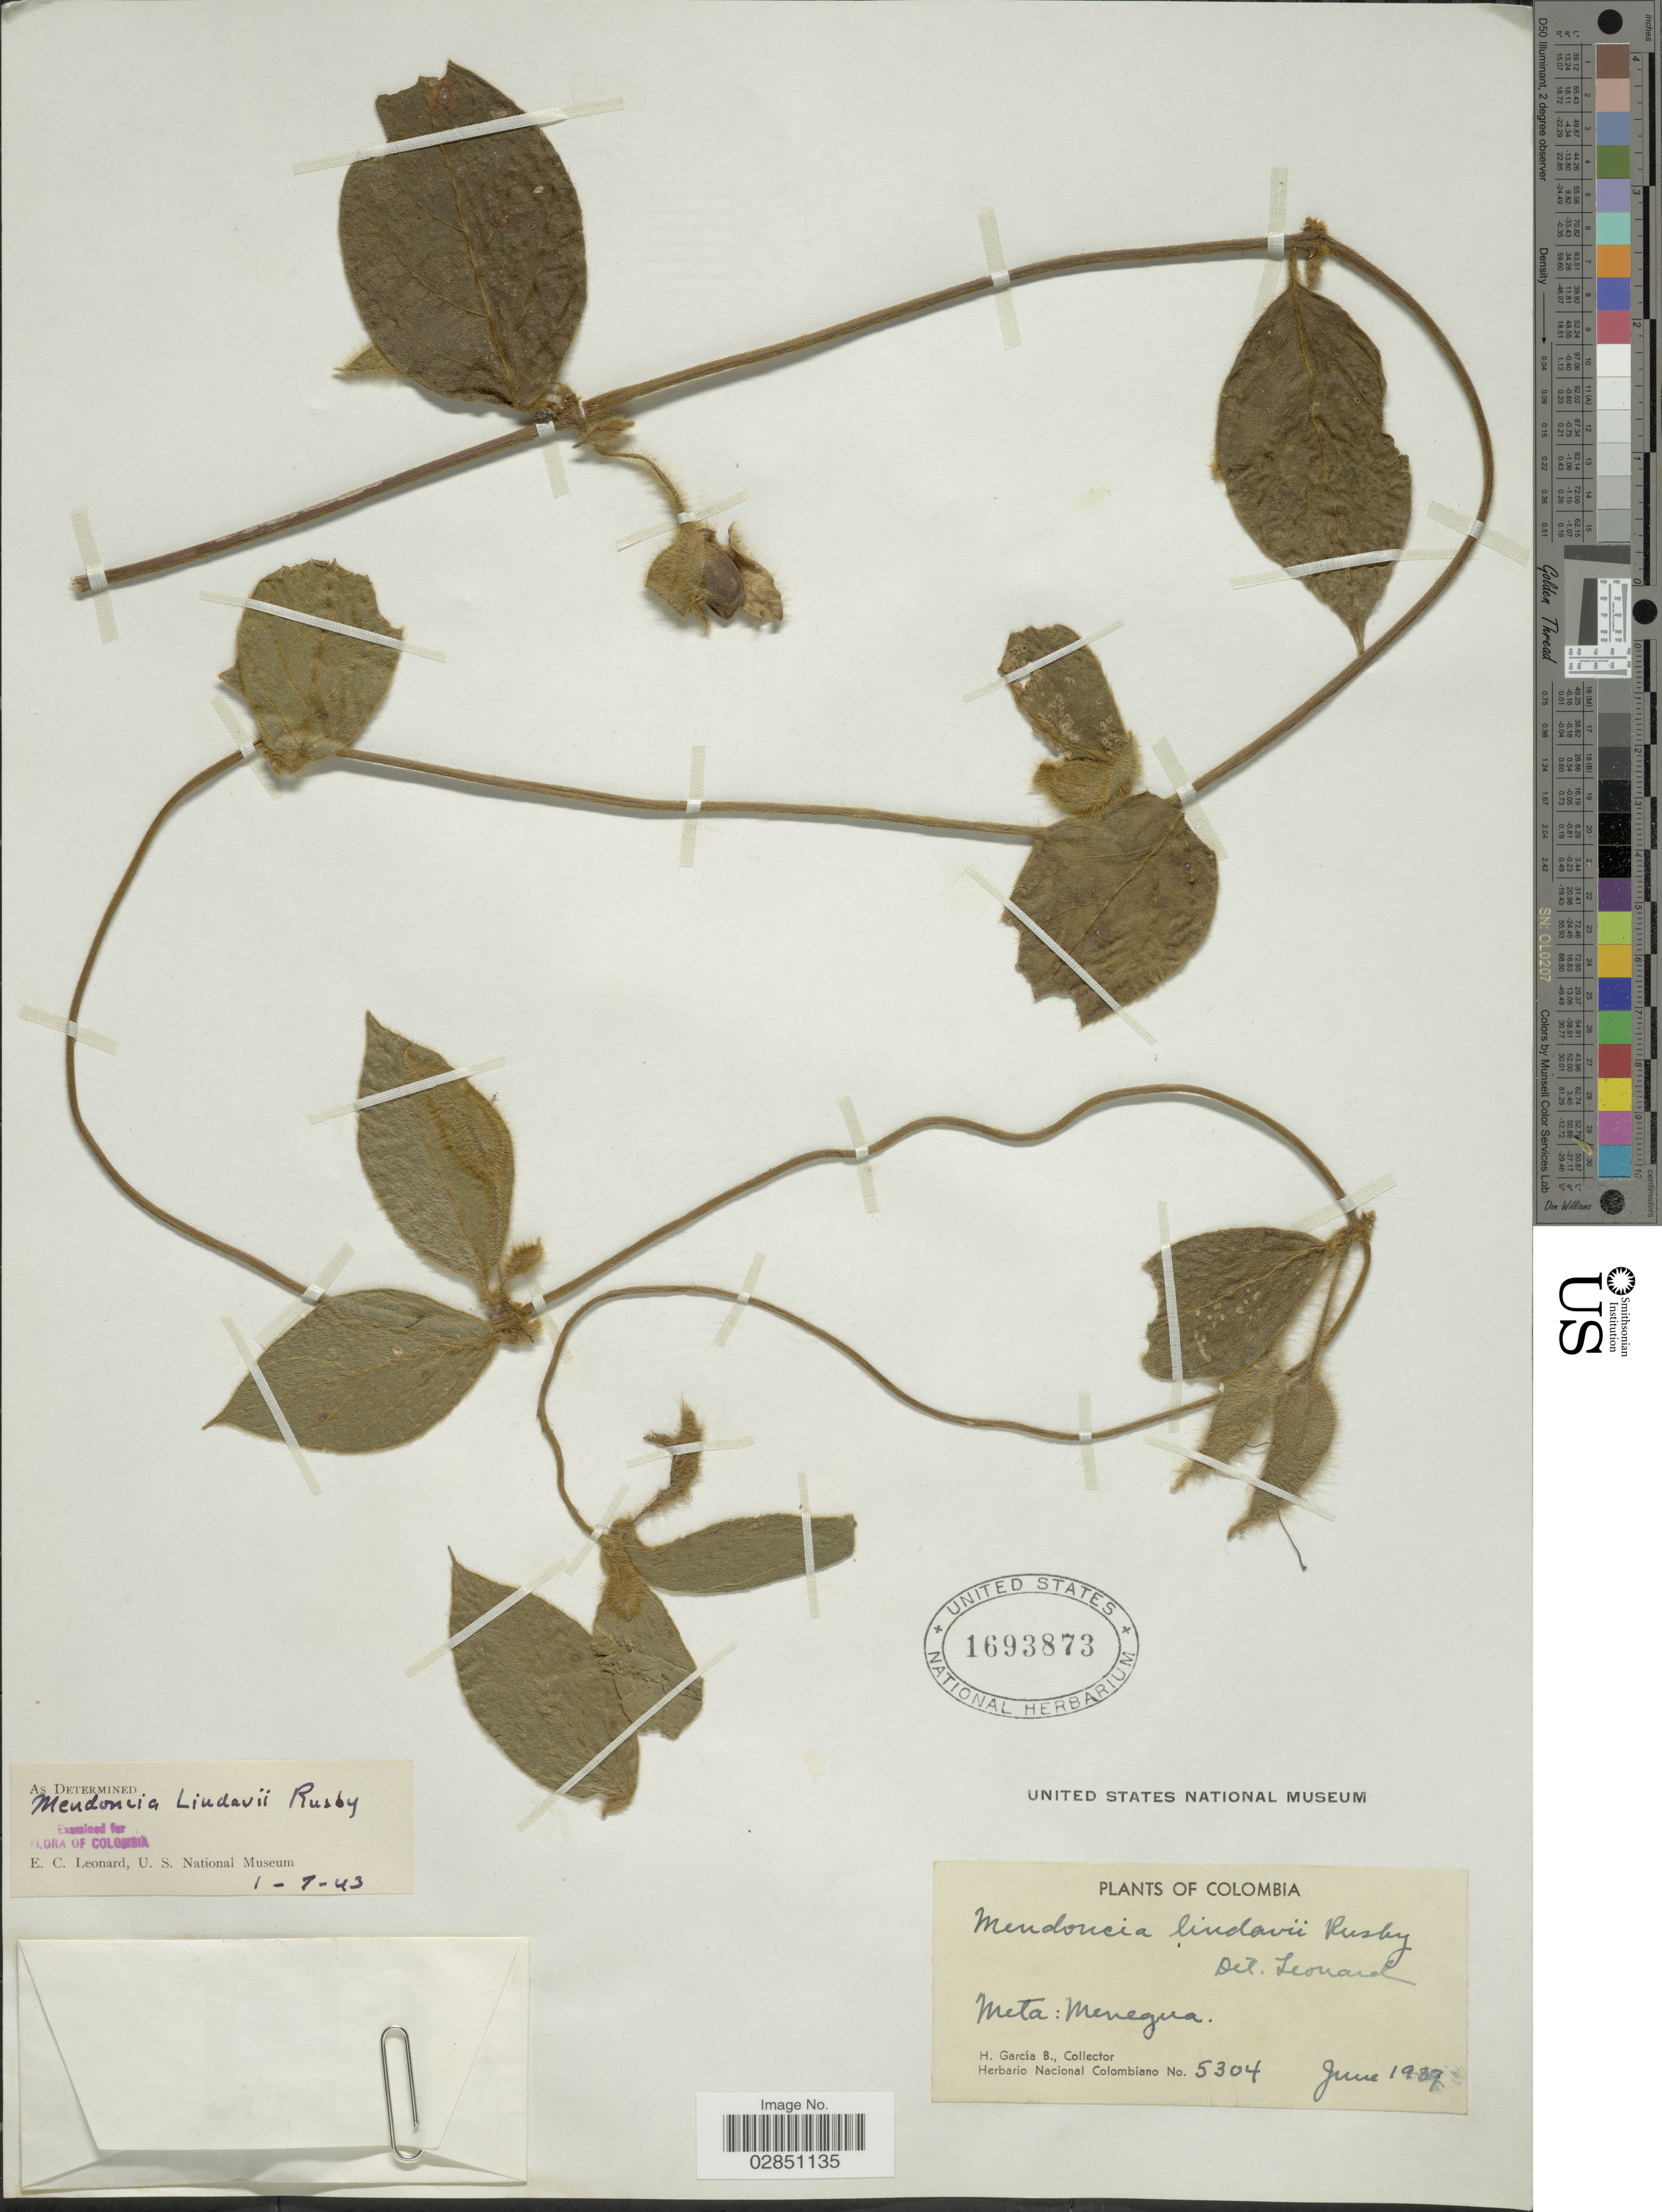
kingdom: Plantae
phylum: Tracheophyta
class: Magnoliopsida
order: Lamiales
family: Acanthaceae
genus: Mendoncia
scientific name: Mendoncia lindavii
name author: Rusby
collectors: H. García Barriga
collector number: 5304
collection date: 1937-06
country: Colombia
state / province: Meta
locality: Menegua.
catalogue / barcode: US 1693873